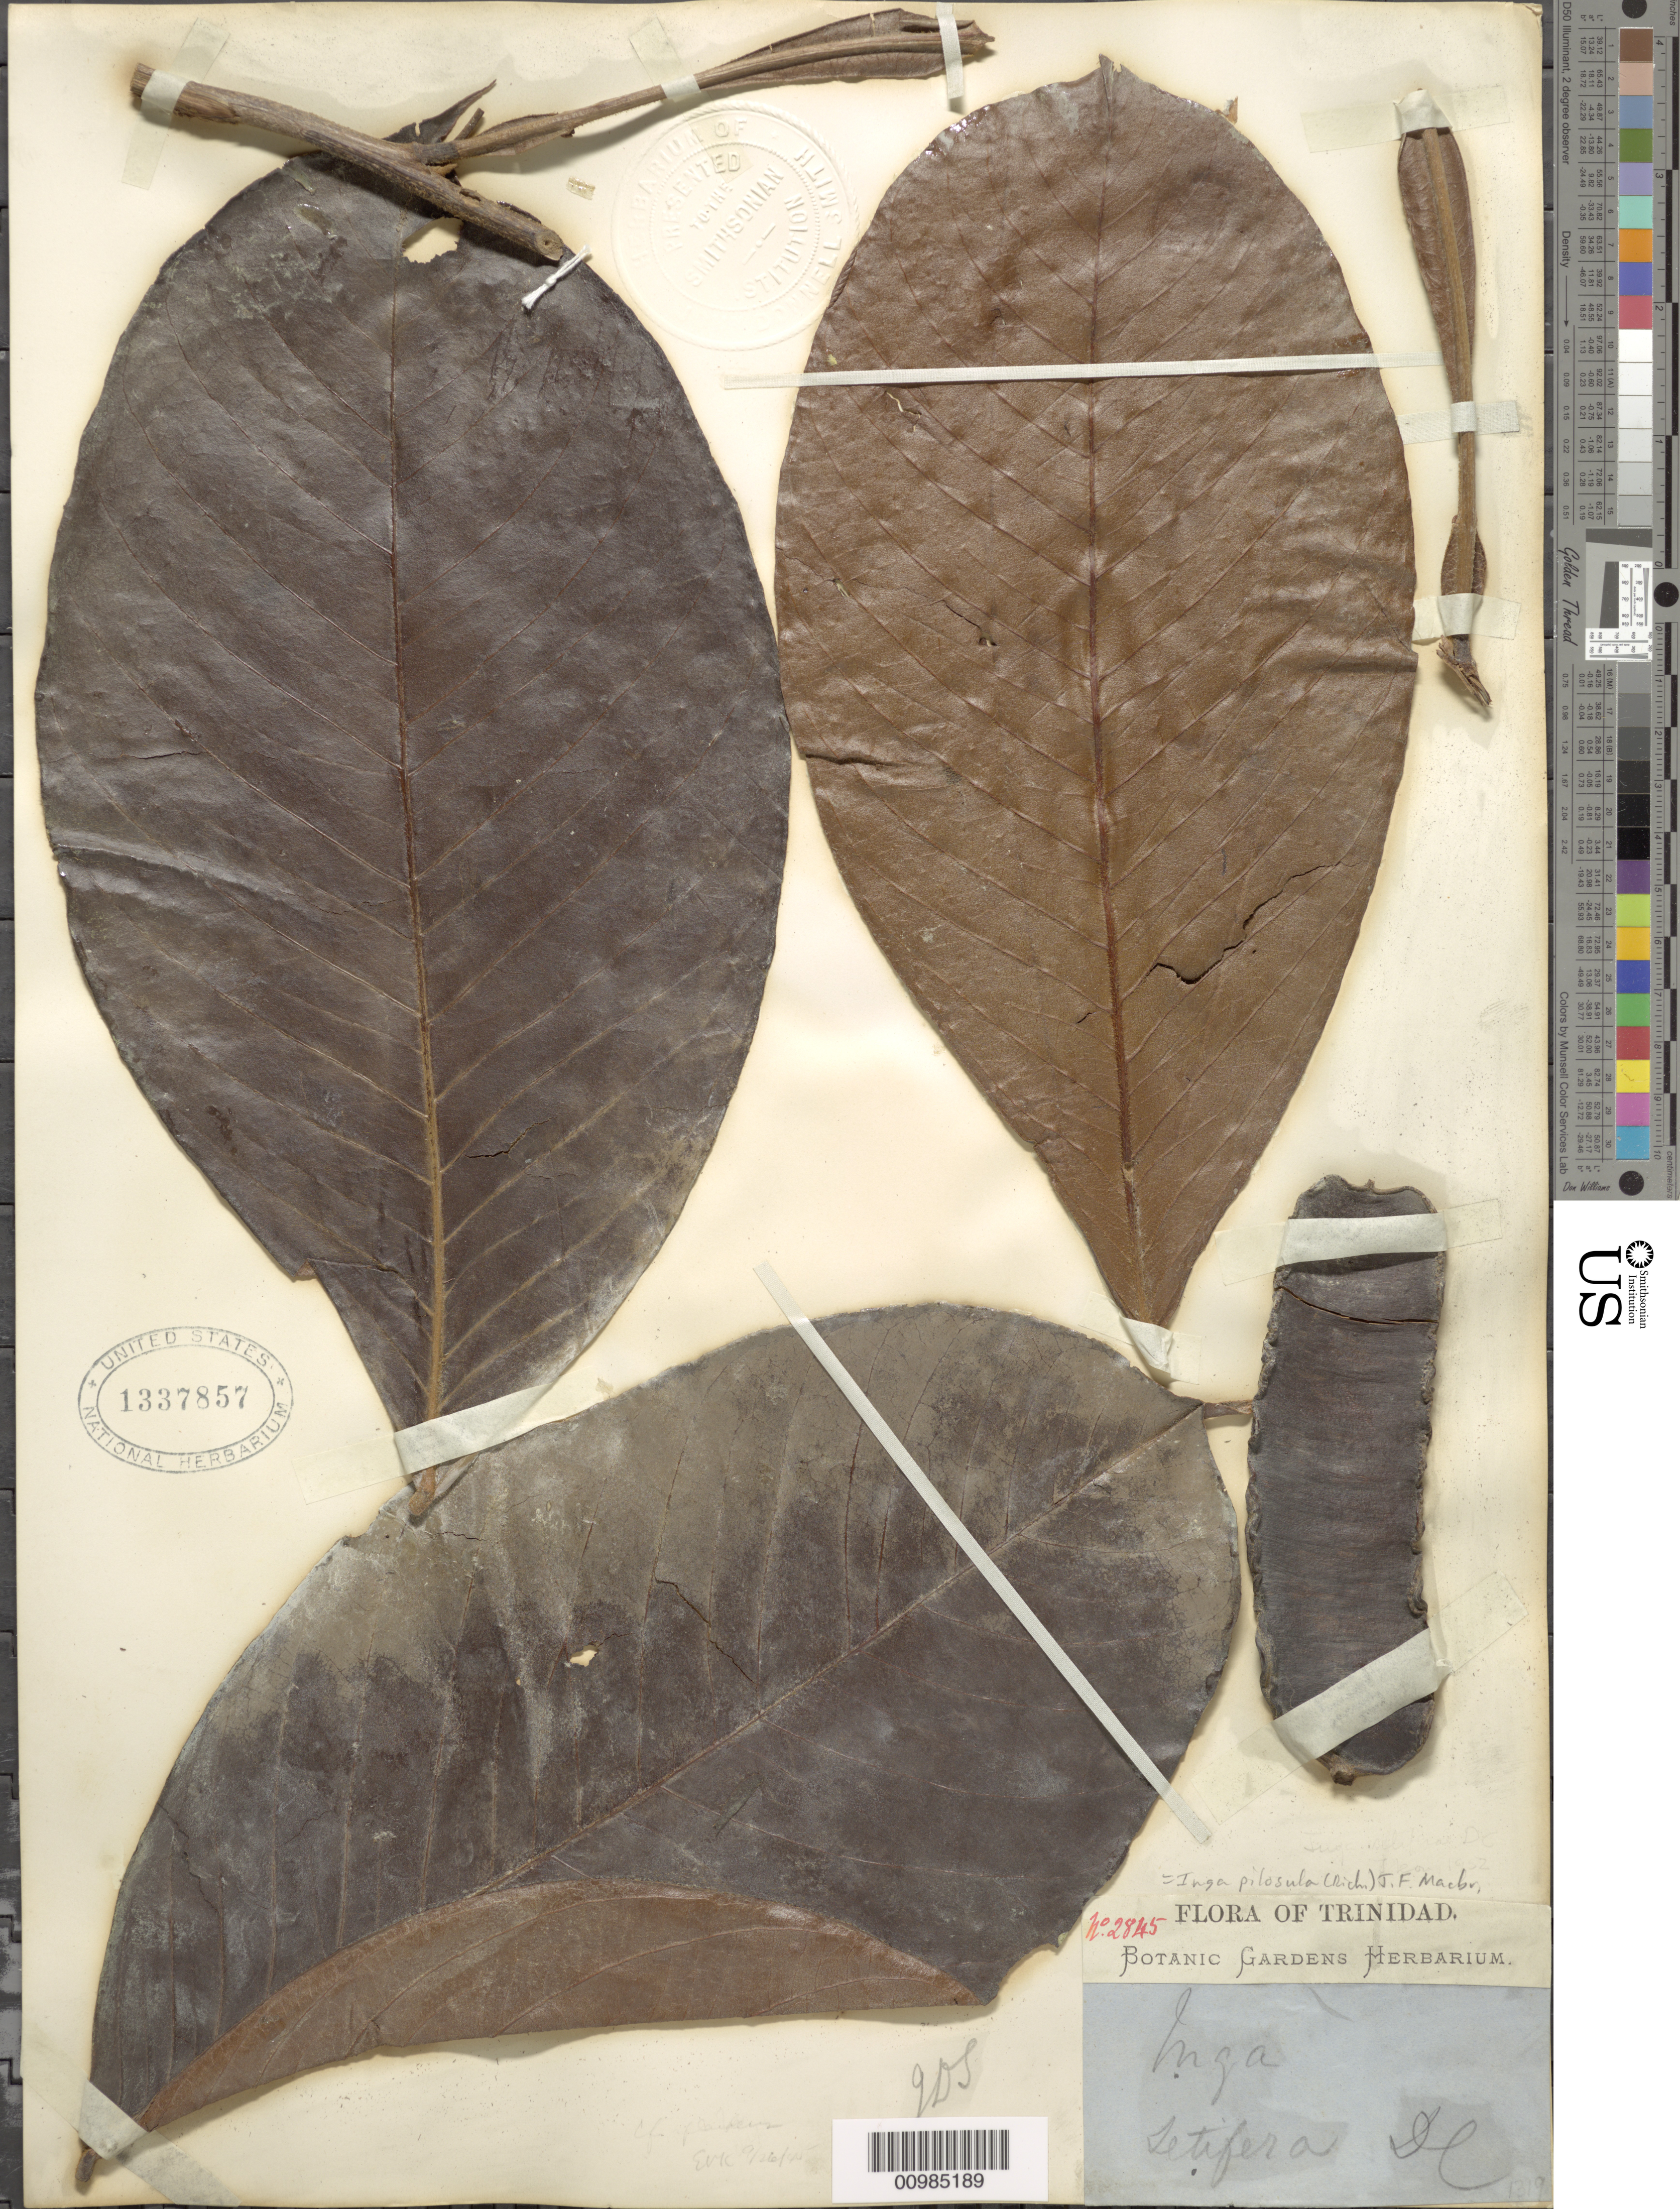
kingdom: Plantae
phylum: Tracheophyta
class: Magnoliopsida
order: Fabales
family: Fabaceae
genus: Inga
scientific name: Inga pilosula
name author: (Rich.) J.F. Macbr.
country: Trinidad and Tobago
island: Trinidad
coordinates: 0 N, 0 E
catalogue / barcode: US 1337857